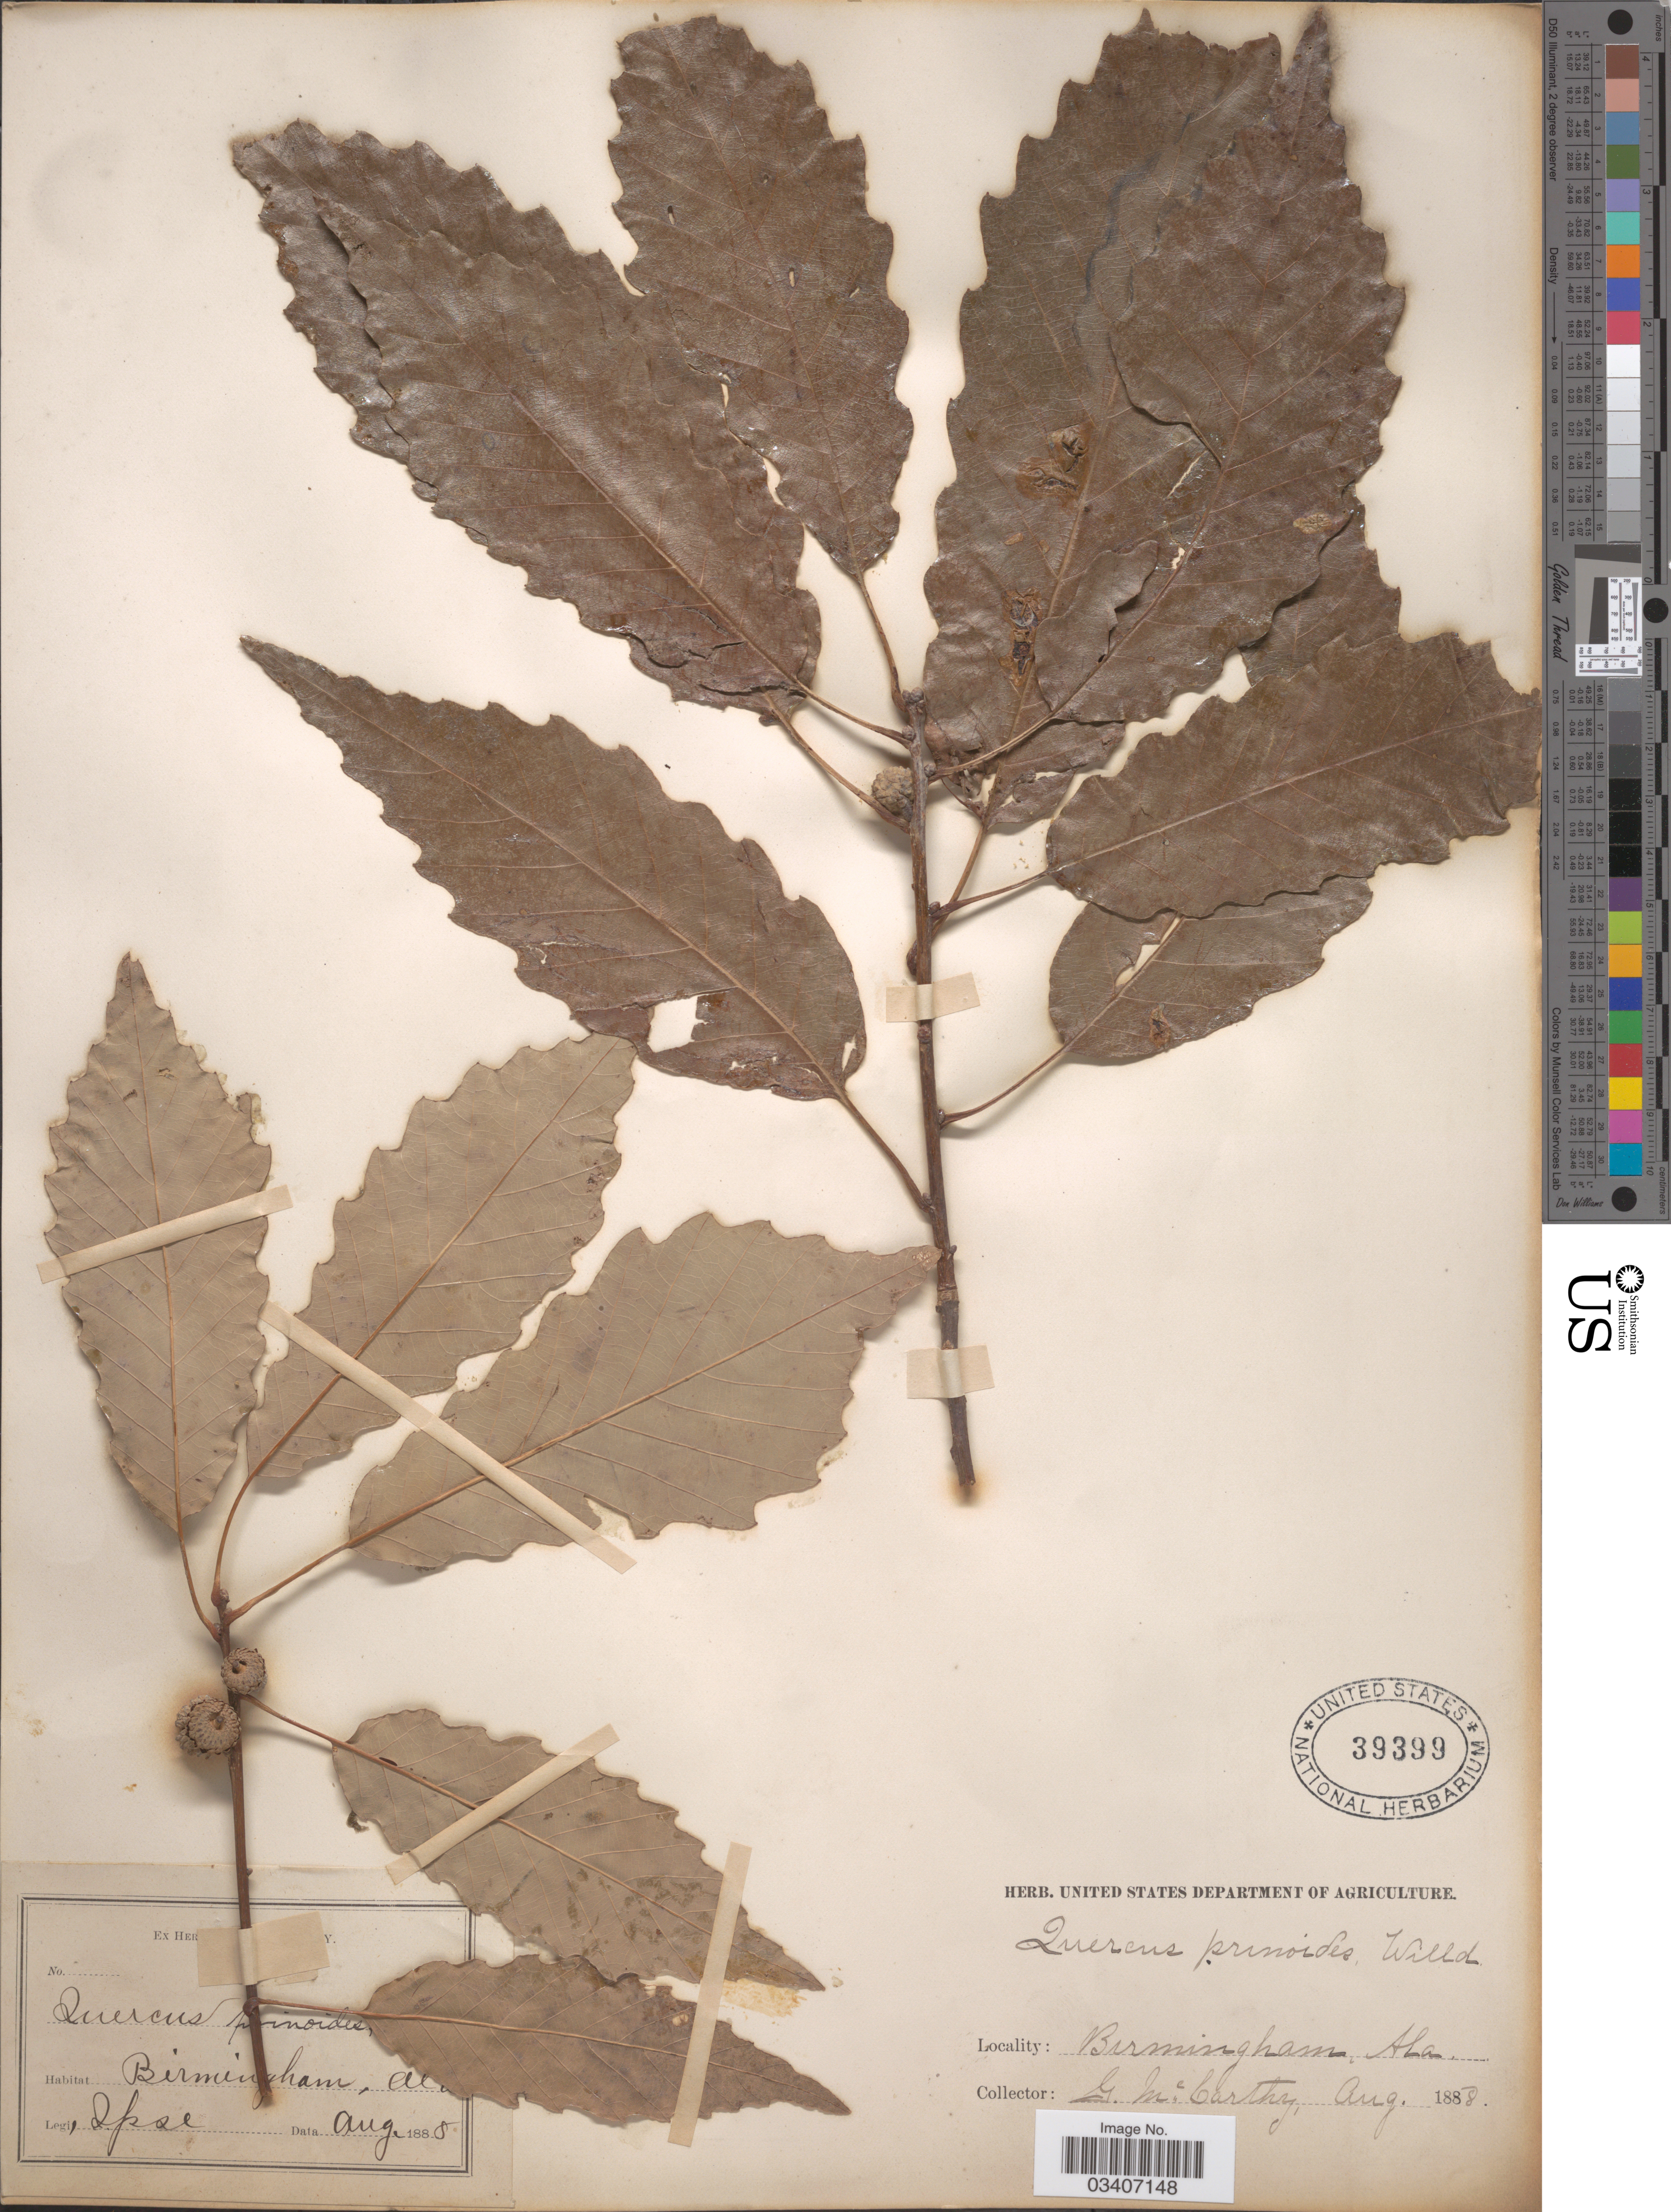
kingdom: Plantae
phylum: Tracheophyta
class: Magnoliopsida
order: Fagales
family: Fagaceae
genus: Quercus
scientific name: Quercus muehlenbergii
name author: Engelm.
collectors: G. McCarthy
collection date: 1888-08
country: United States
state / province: Alabama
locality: Birmingham.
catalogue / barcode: US 39399